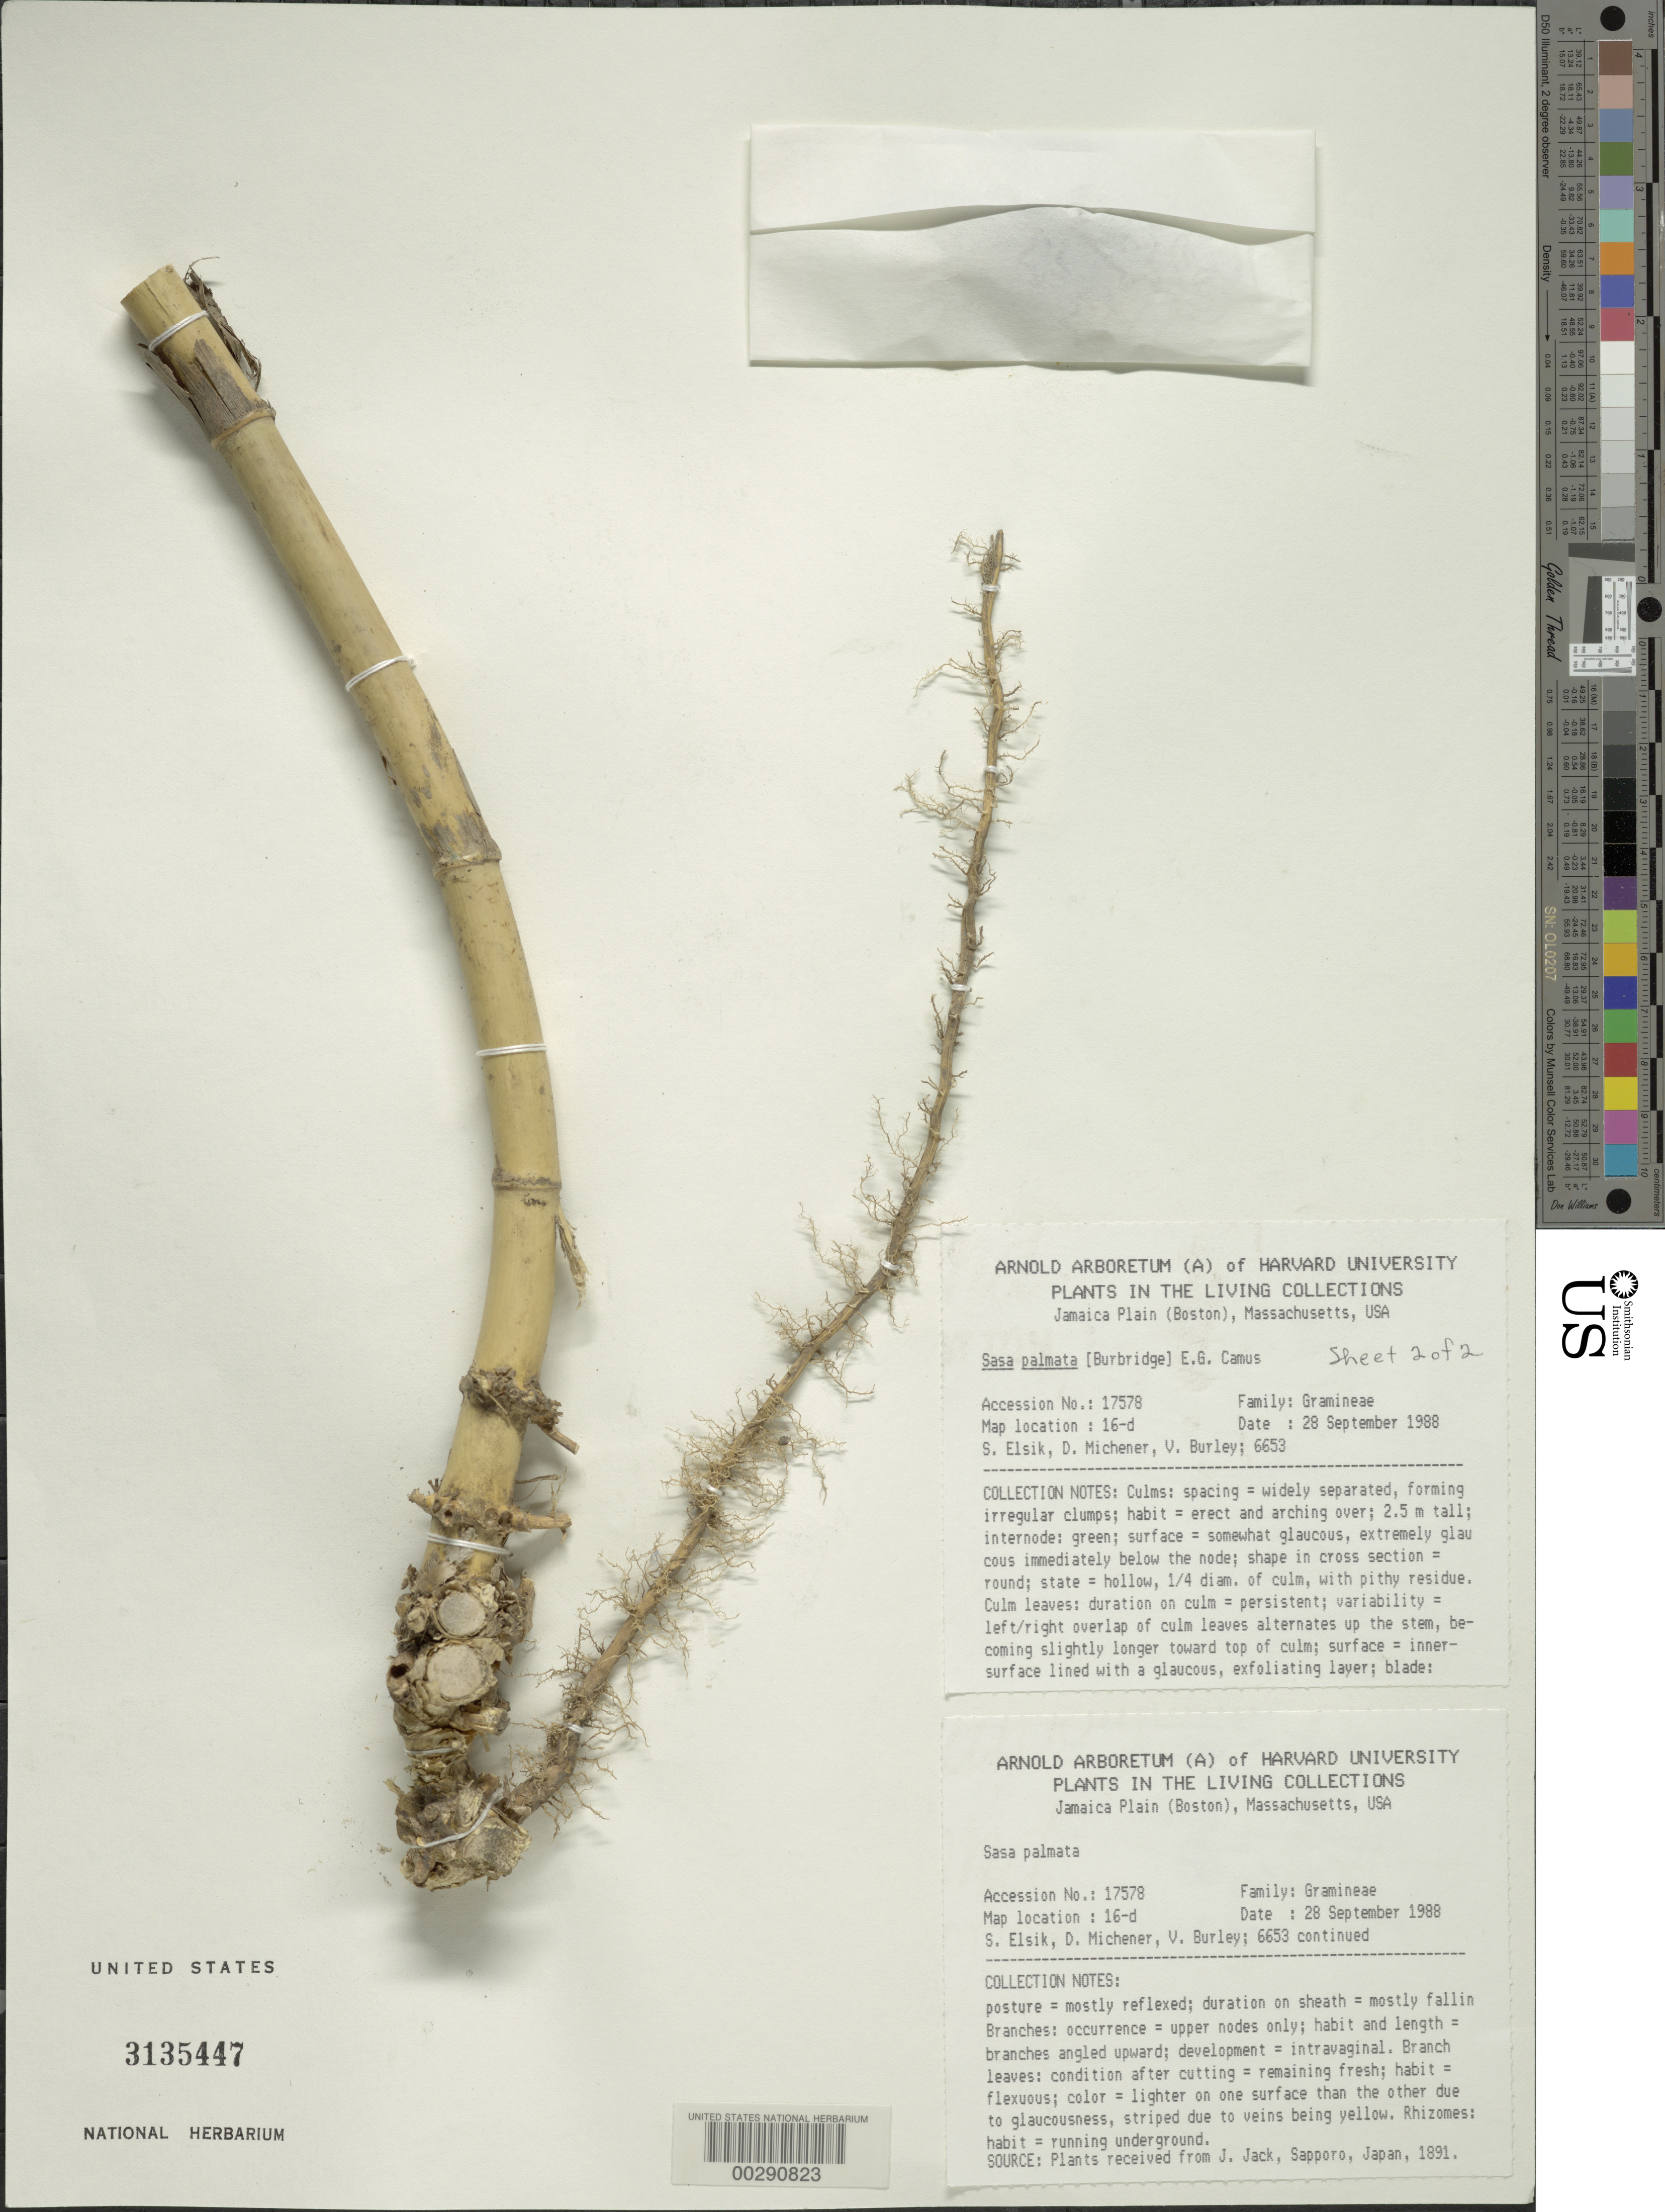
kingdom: Plantae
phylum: Tracheophyta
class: Liliopsida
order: Poales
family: Poaceae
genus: Sasa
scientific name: Sasa palmata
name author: (hort. ex Burb.) E.G. Camus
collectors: S. Elsik, D. Michener & V. Burley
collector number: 6653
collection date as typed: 28 Sep 1988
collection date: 1988-09-28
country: United States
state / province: Florida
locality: Southern Florida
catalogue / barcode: US 3135447